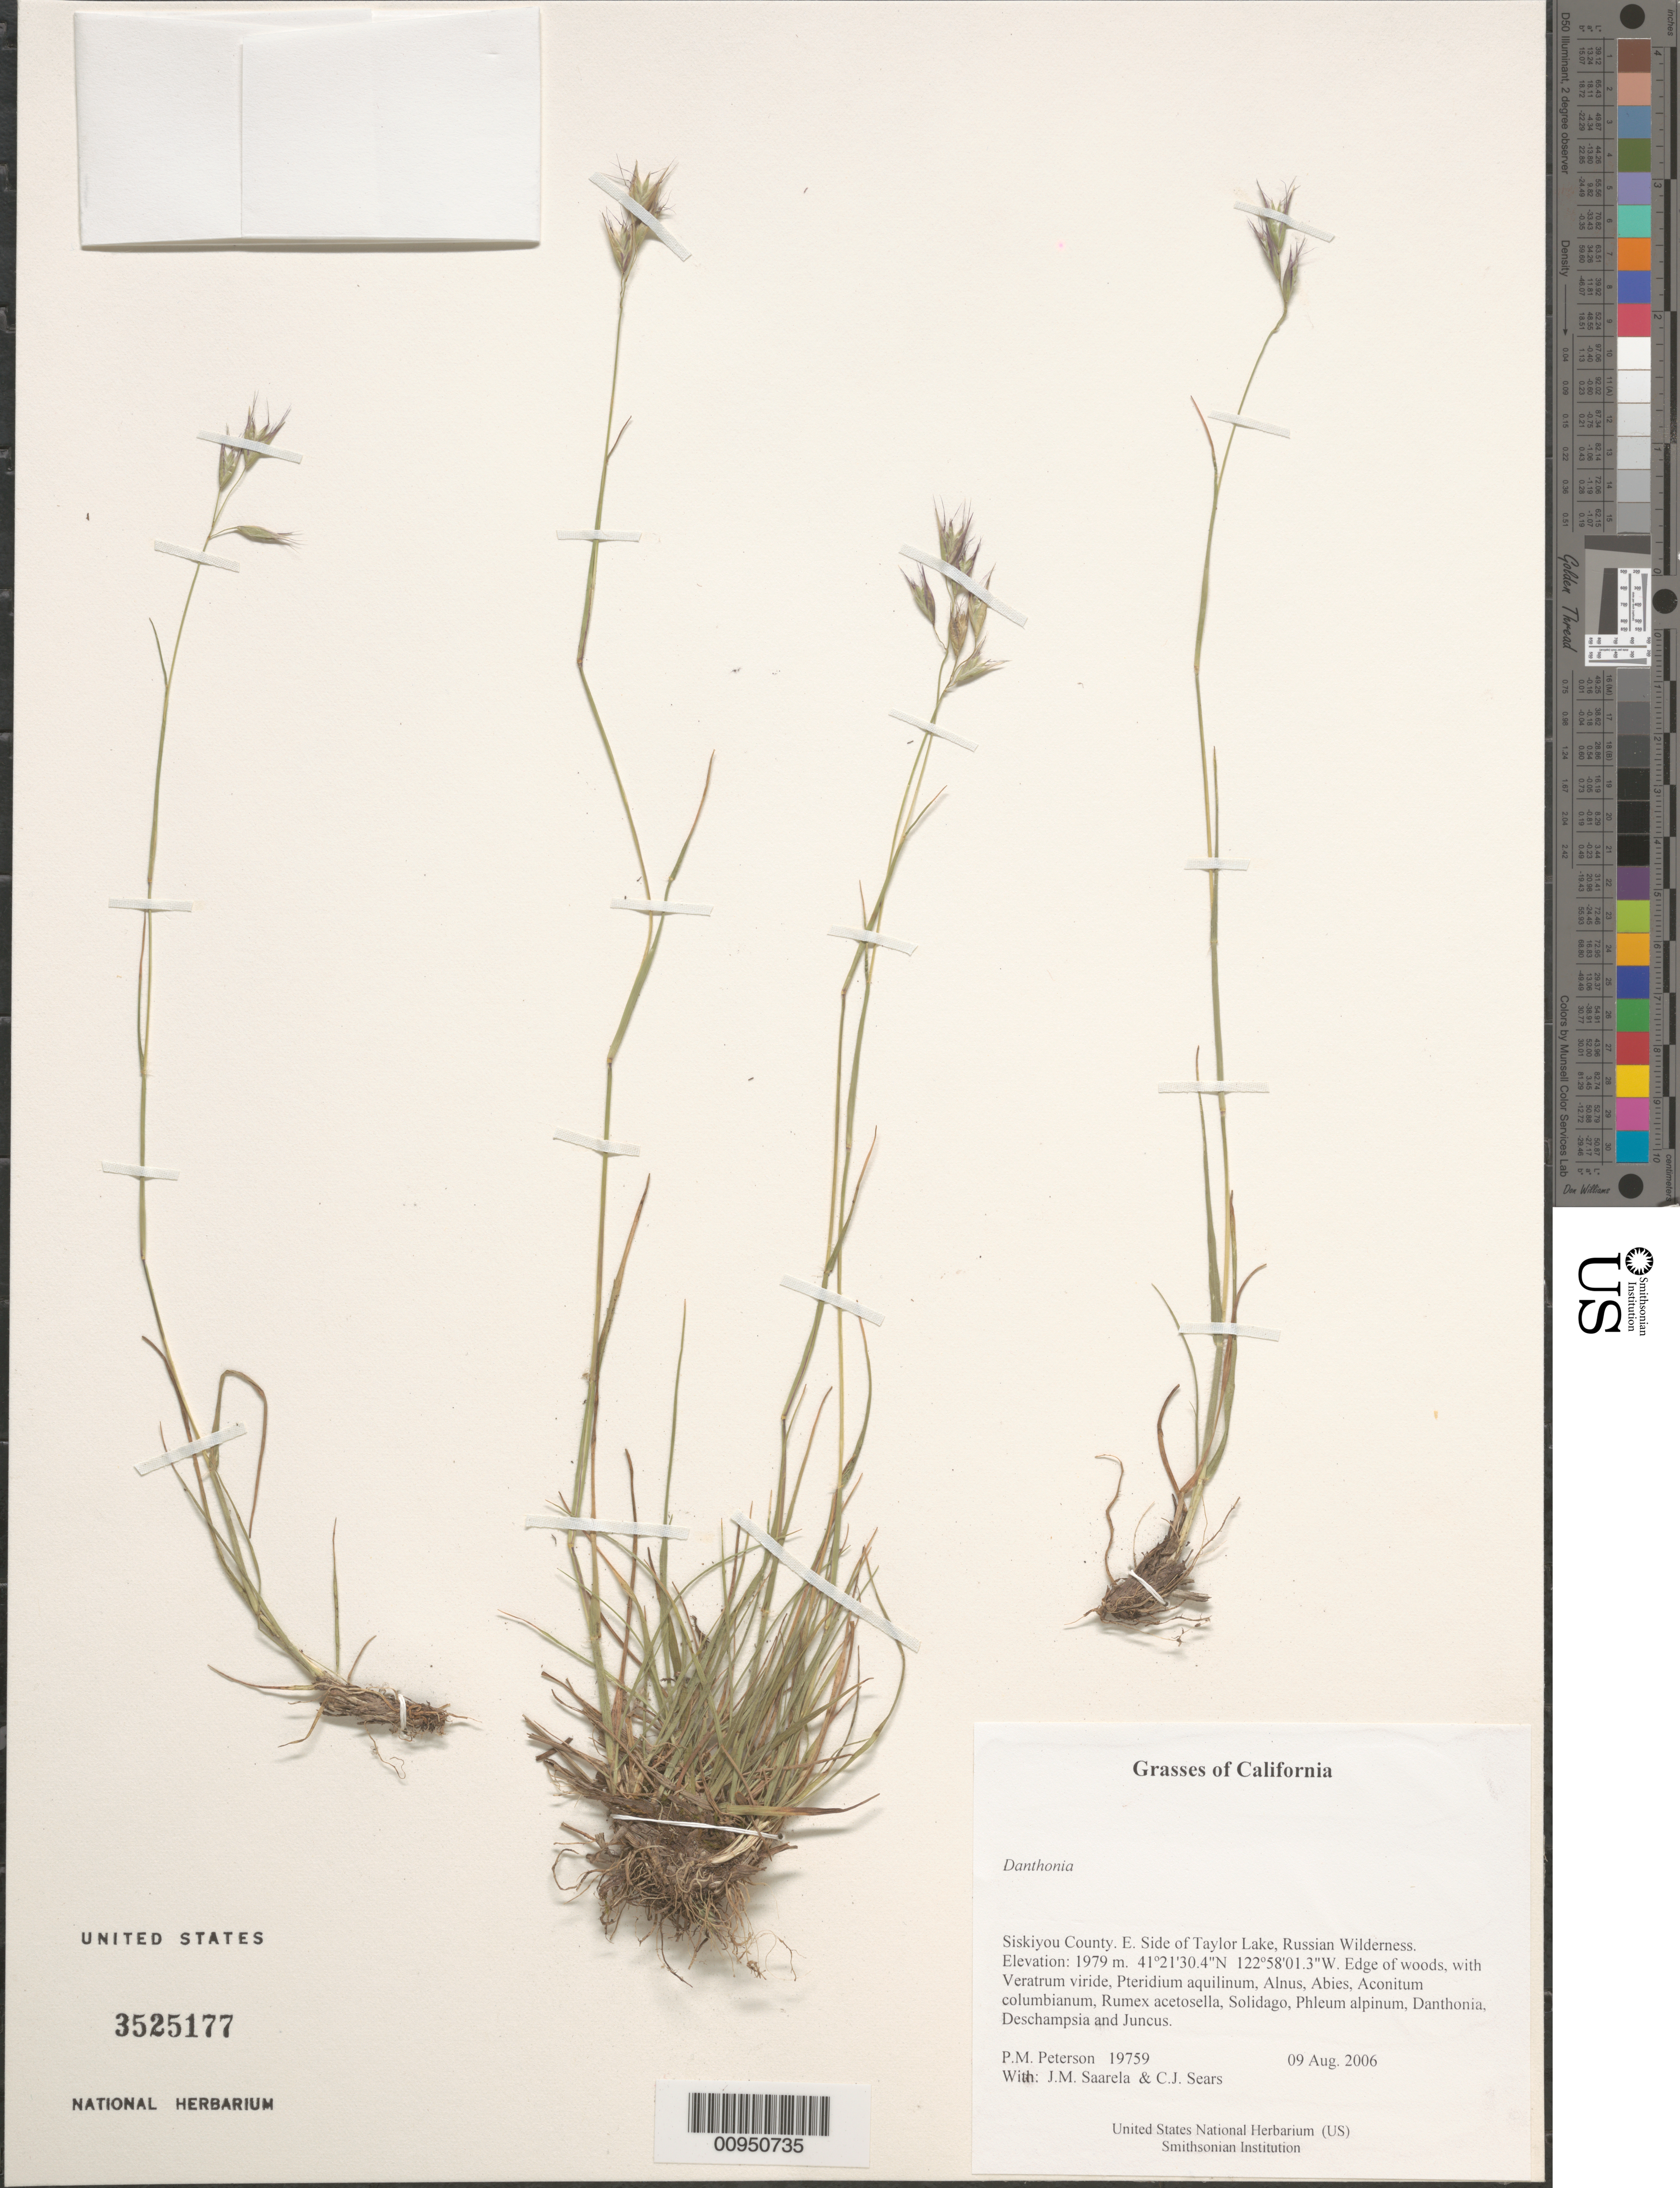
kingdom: Plantae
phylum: Tracheophyta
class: Liliopsida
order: Poales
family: Poaceae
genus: Danthonia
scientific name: Danthonia sp.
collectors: P. M. Peterson, J. Saarela & C. Sears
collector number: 19759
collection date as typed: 09 Aug 2006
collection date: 2006-08-09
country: United States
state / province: California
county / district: Siskiyou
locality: E. Side of Taylor Lake, Russian Wilderness.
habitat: Edge of woods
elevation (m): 1979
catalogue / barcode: US 3525177